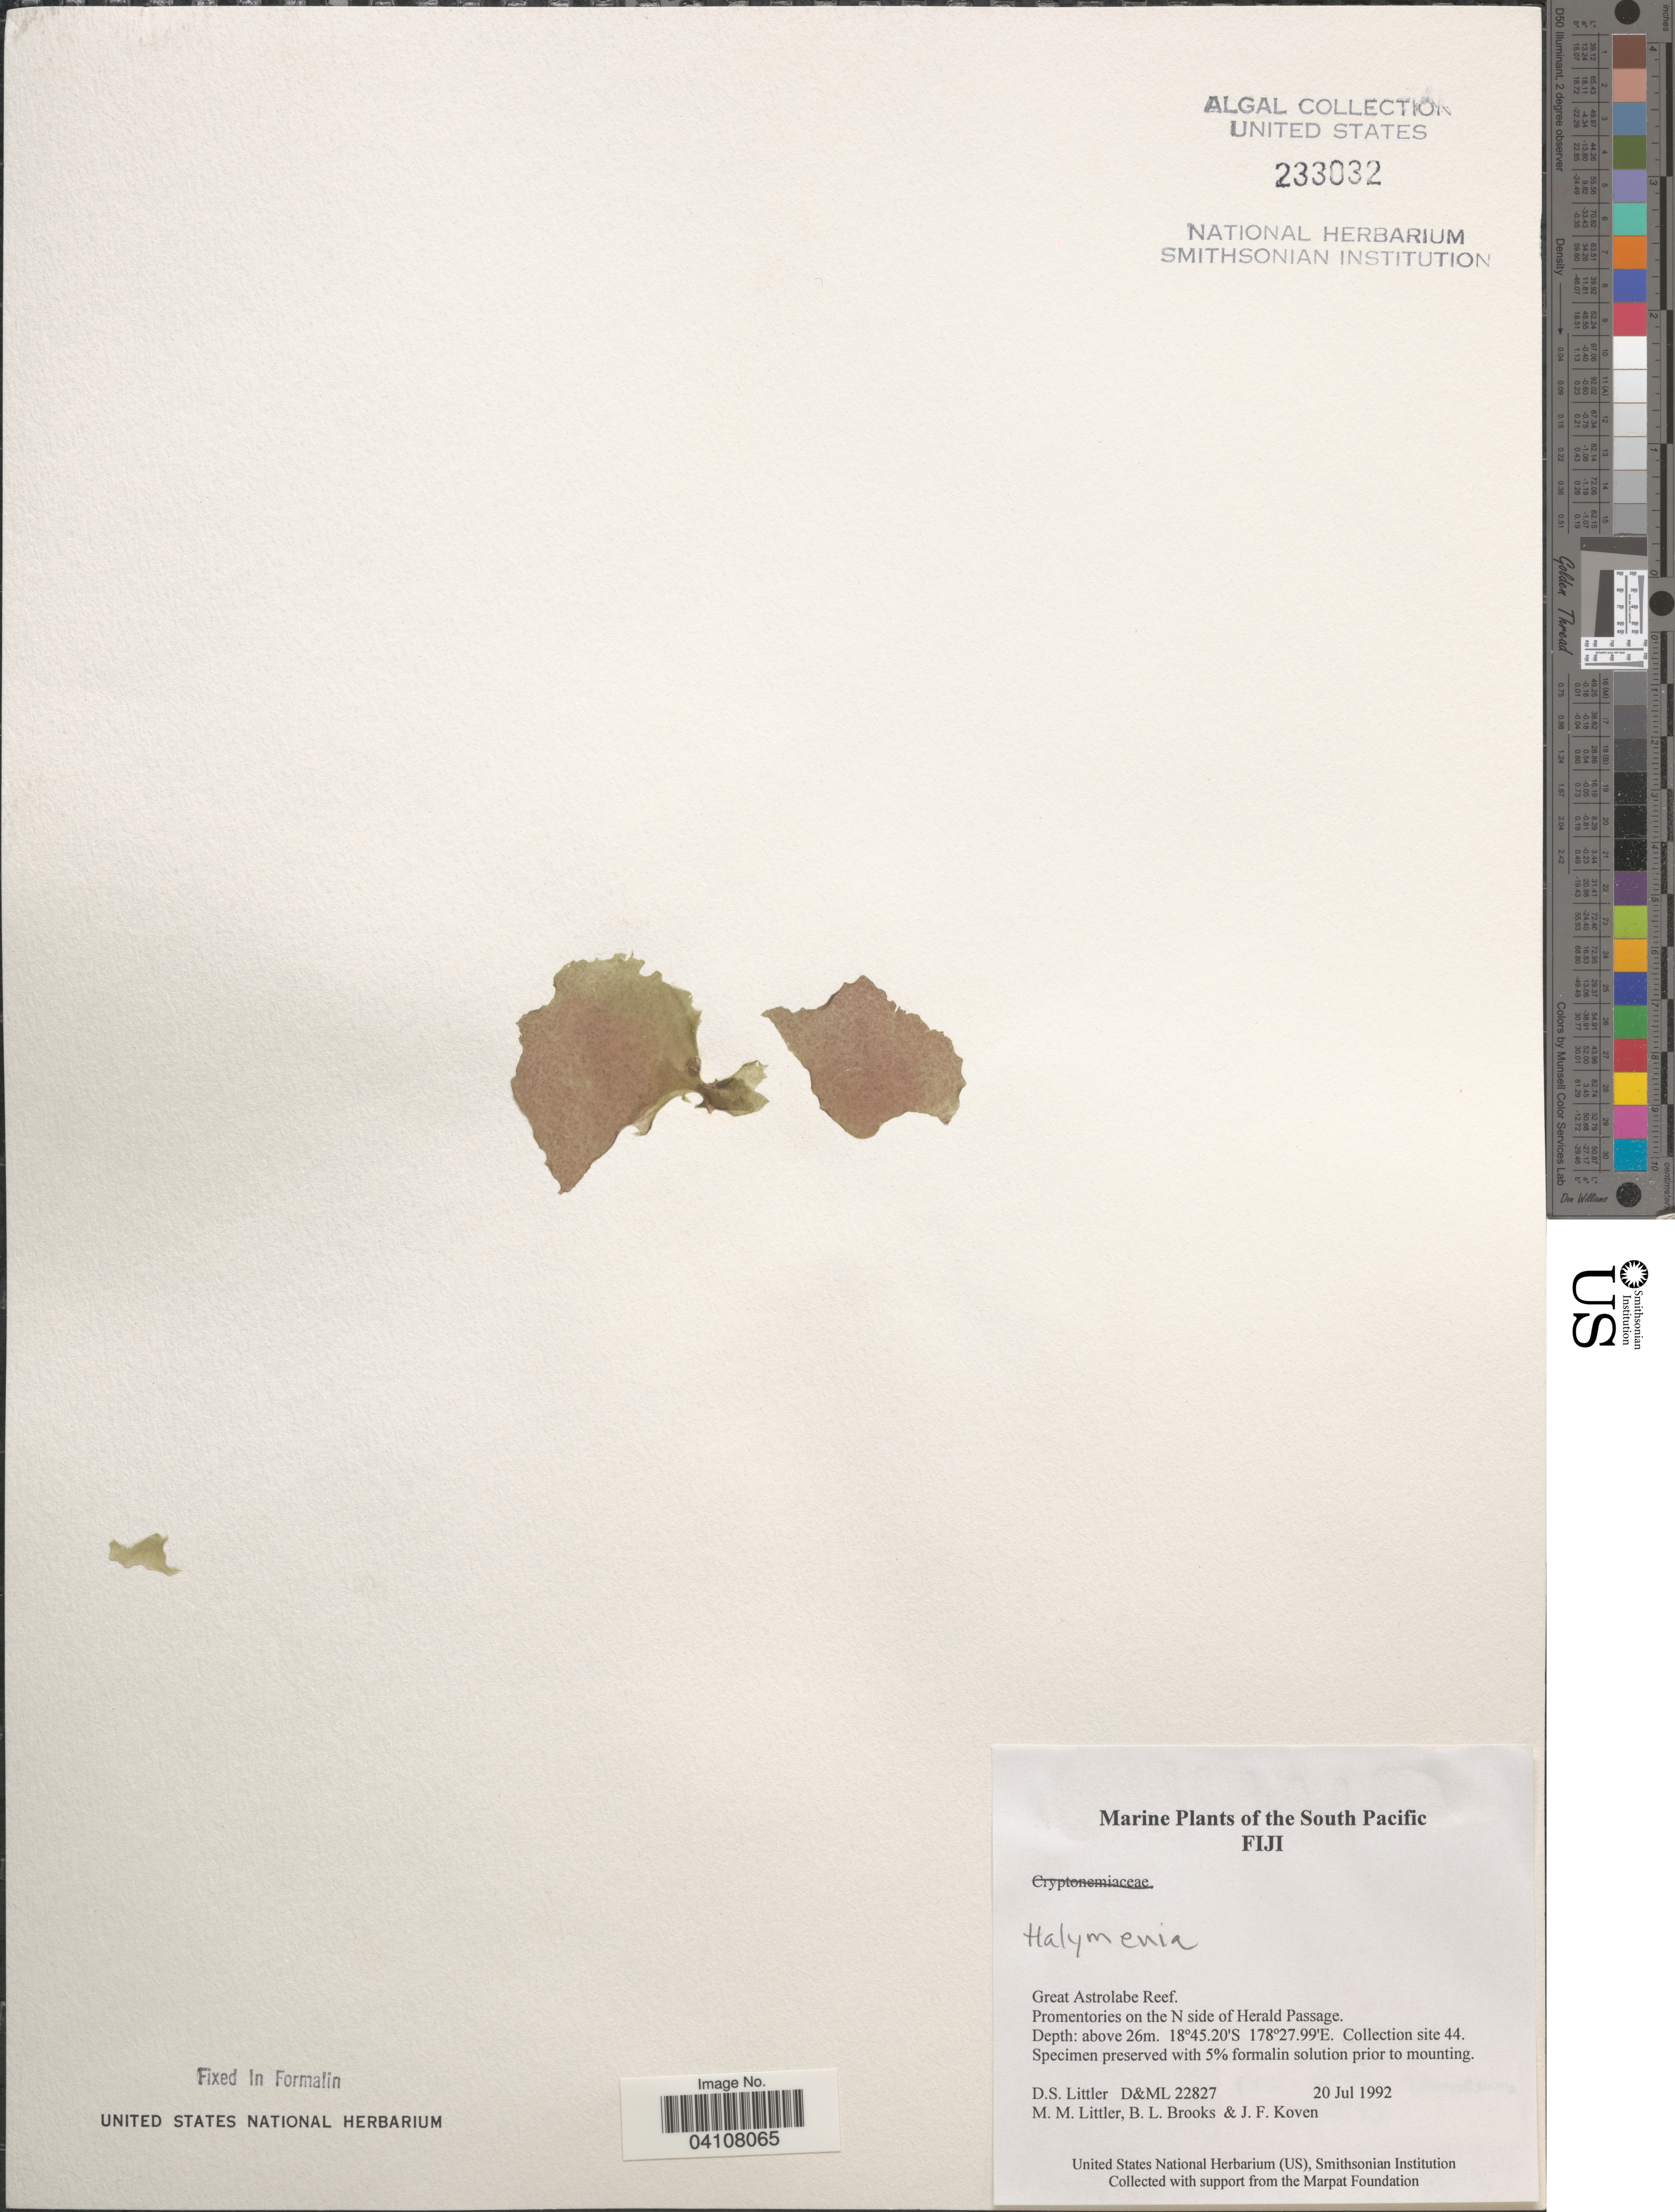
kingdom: Plantae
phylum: Rhodophyta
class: Florideophyceae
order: Halymeniales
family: Halymeniaceae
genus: Halymenia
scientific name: Halymenia sp.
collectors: D. S. Littler, B. Brooks & J. Koven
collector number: D&ML22827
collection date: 1992-07-20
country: Fiji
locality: The South Pacific. Great Astrolabe Reef. Promentories on the N side of Herald Passage. Collection site 44.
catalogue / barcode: US 233032